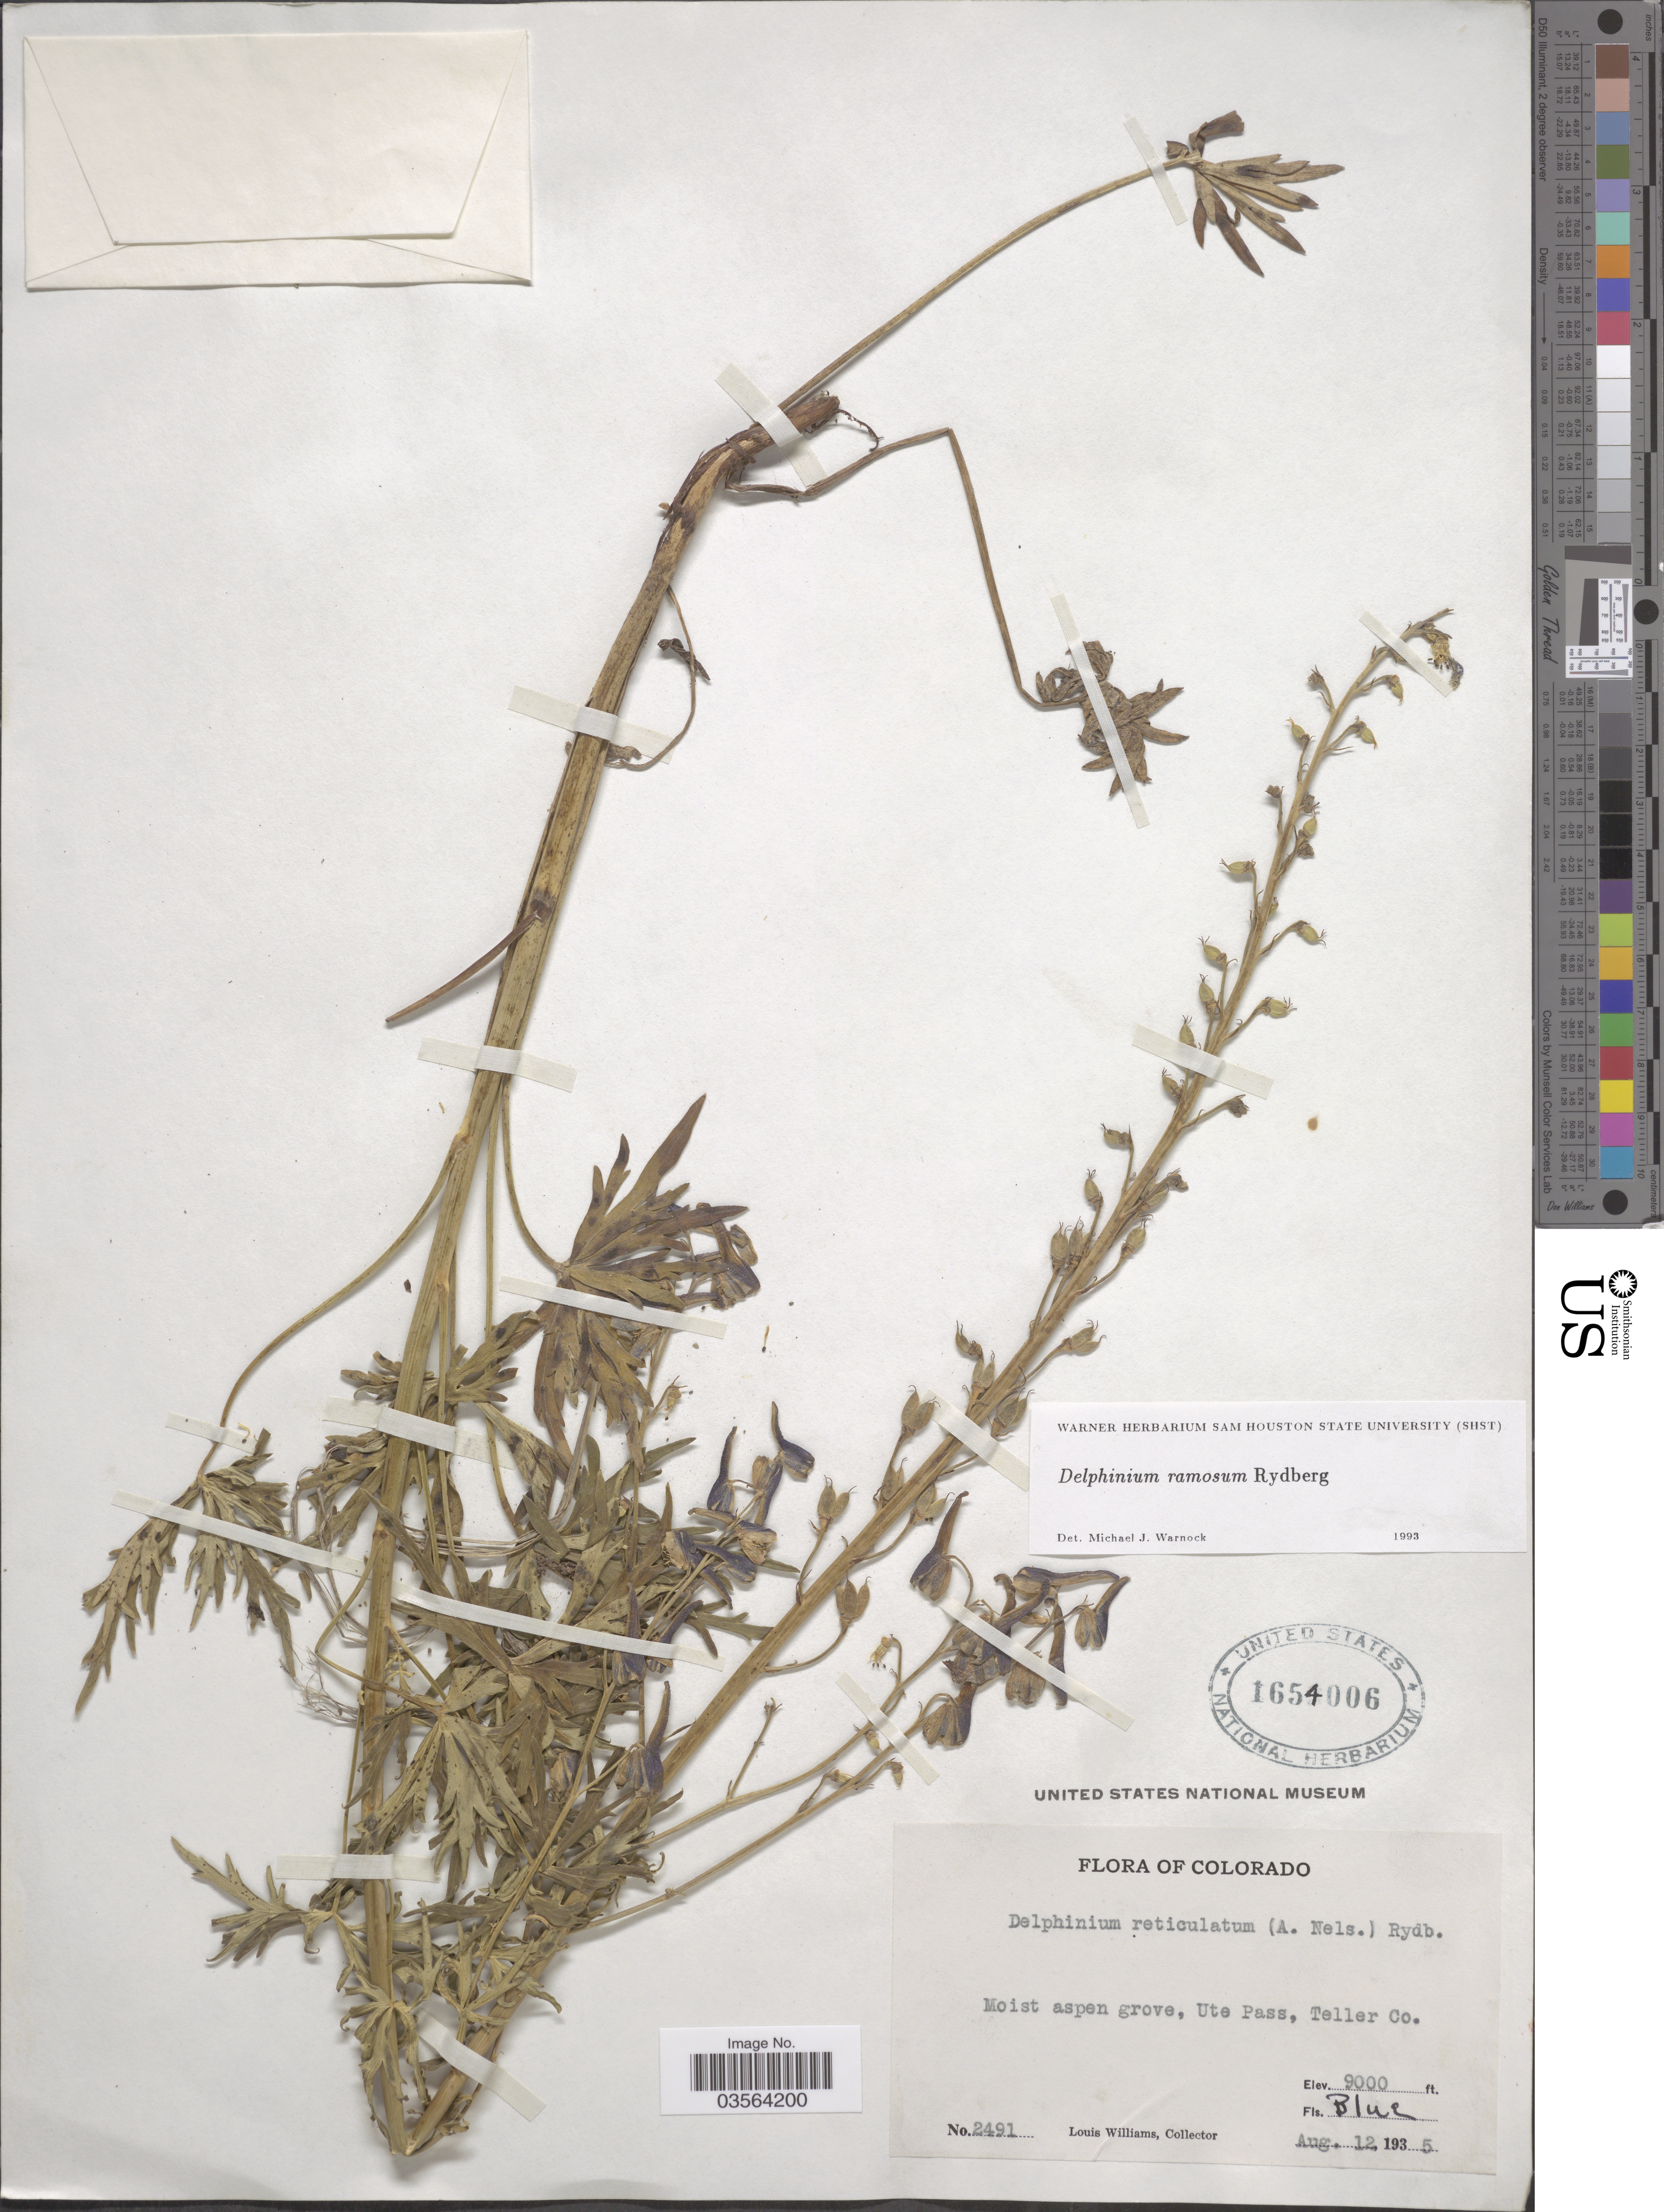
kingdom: Plantae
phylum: Tracheophyta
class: Magnoliopsida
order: Ranunculales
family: Ranunculaceae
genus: Delphinium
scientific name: Delphinium ramosum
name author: Rydb.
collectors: L. Williams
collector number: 2491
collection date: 1935-08-12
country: United States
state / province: Colorado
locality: Ute Pass, Teller Co.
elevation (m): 2743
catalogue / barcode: US 1654006